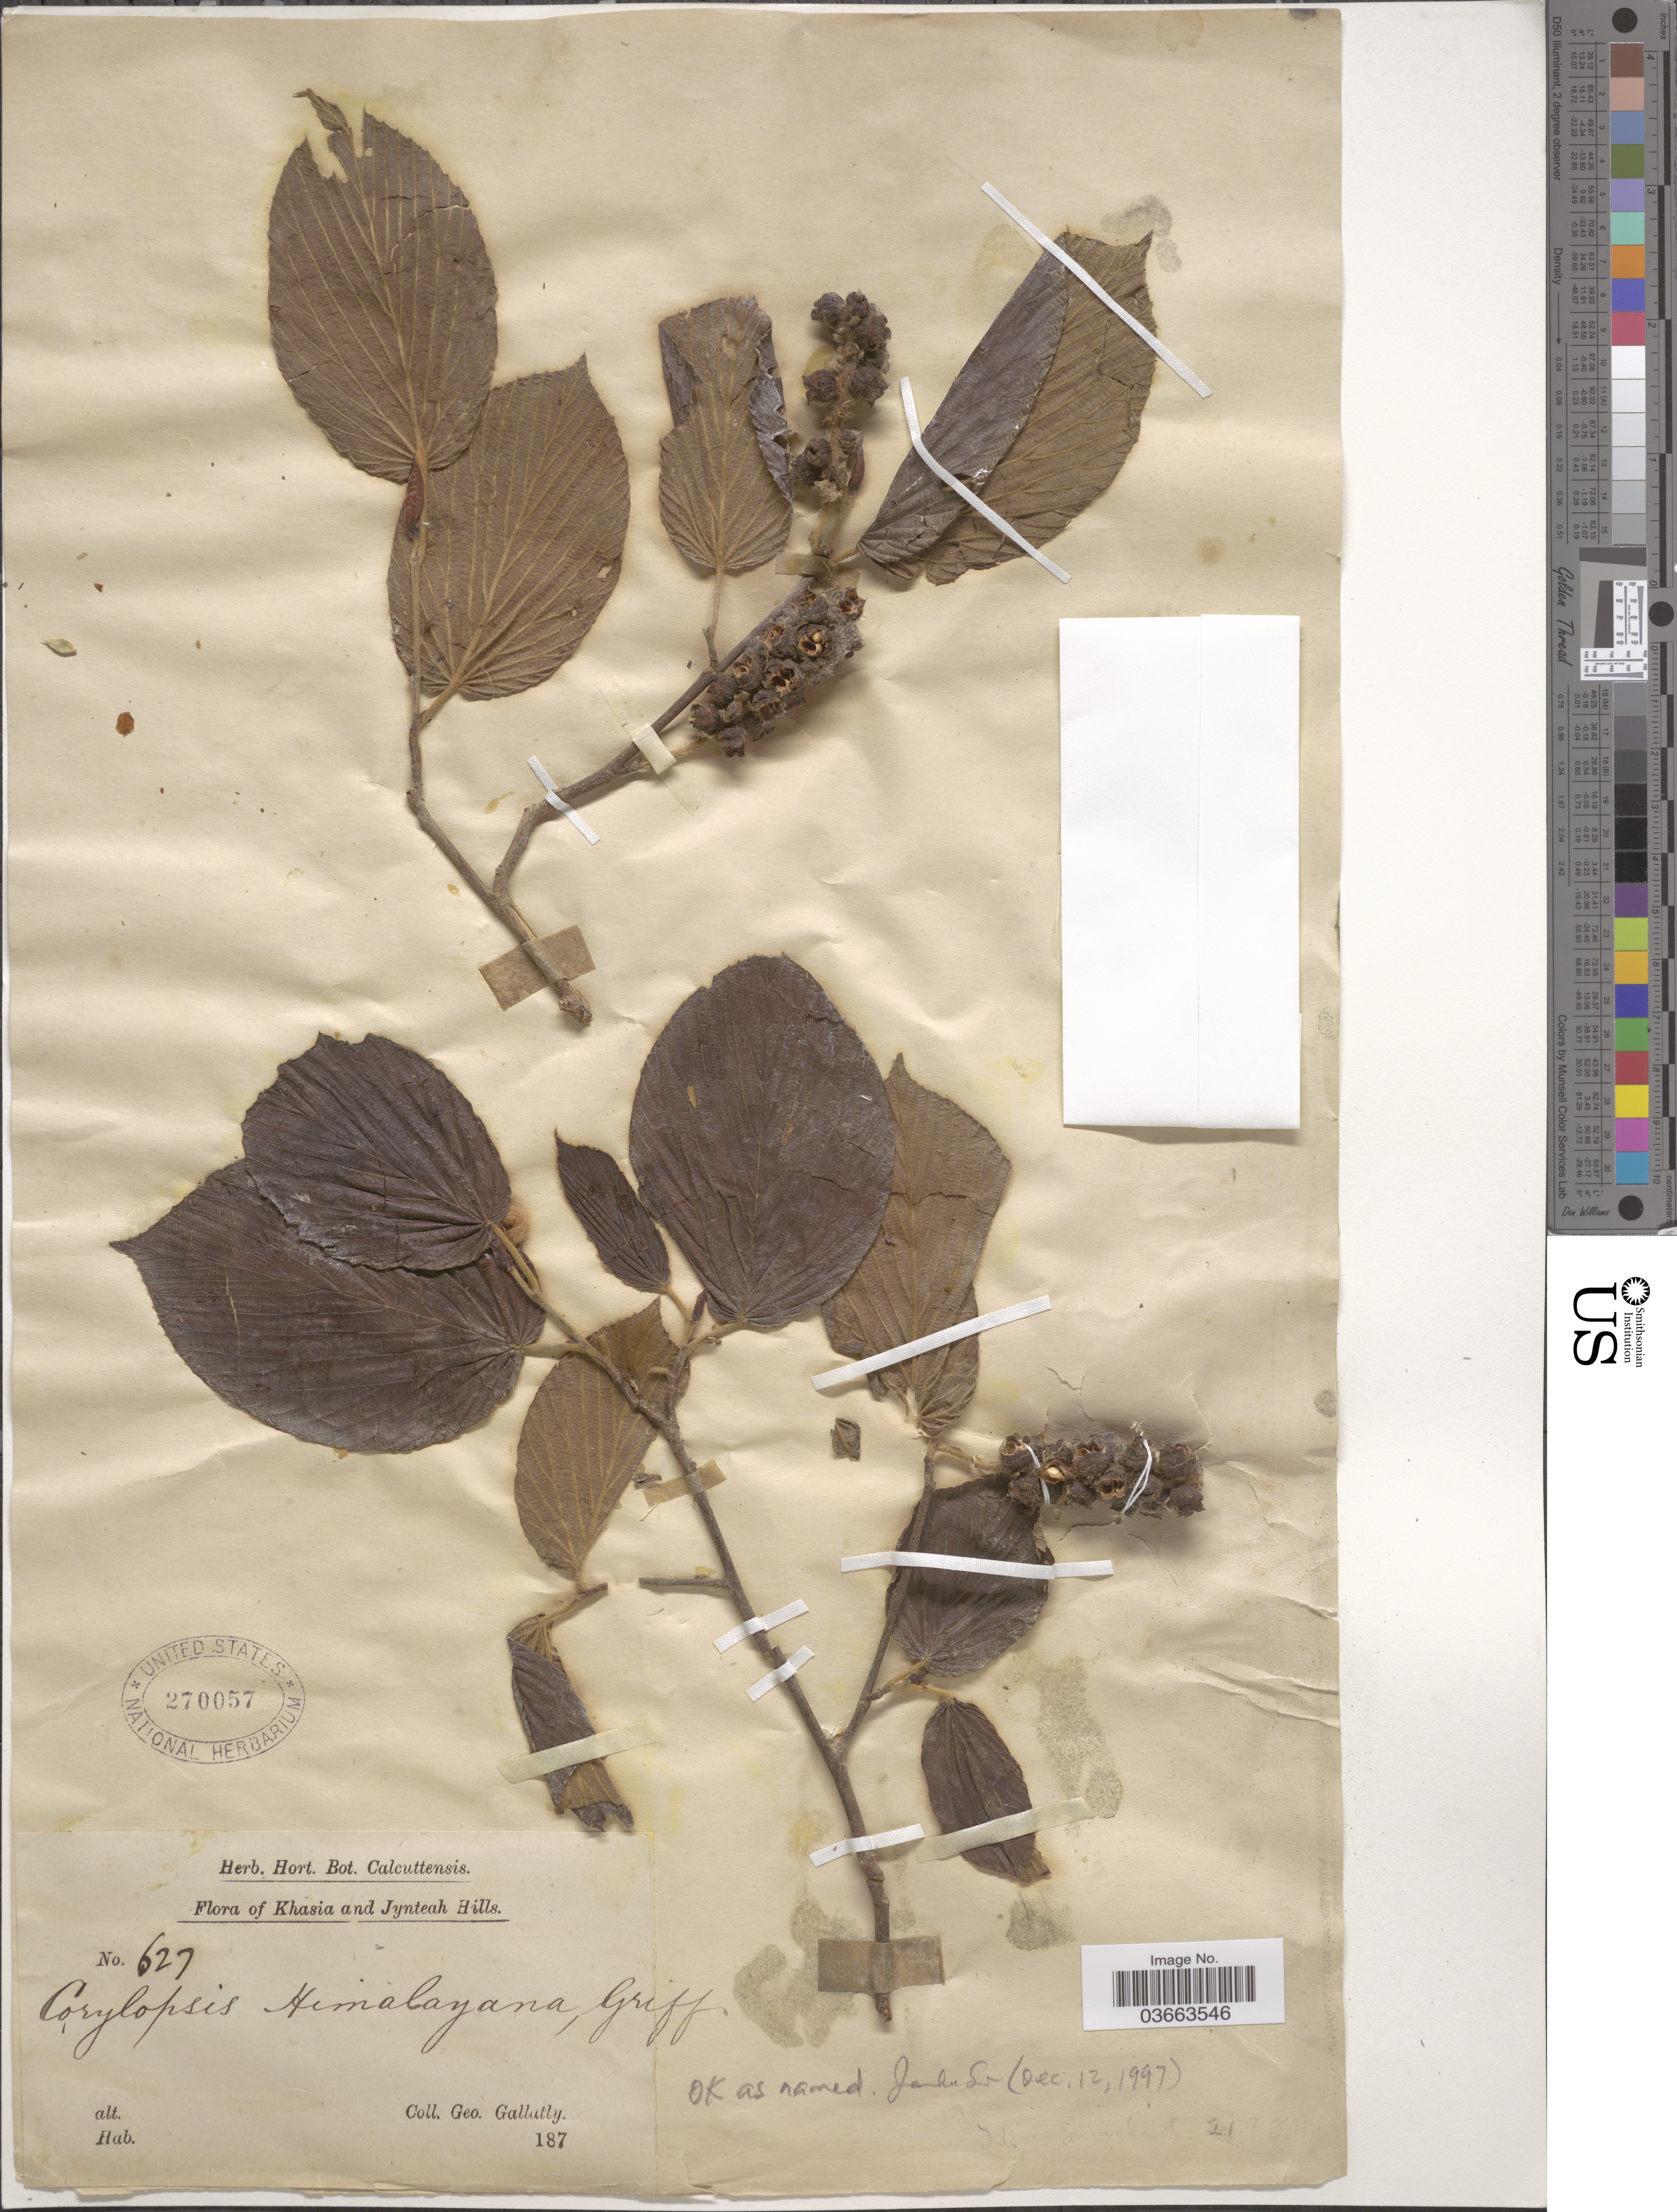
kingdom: Plantae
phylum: Tracheophyta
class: Magnoliopsida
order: Saxifragales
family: Hamamelidaceae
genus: Corylopsis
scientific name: Corylopsis himalayana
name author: Griff.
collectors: G. Gallatly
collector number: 627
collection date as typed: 187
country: India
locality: Khasia and Jynteah Hills.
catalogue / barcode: US 270057